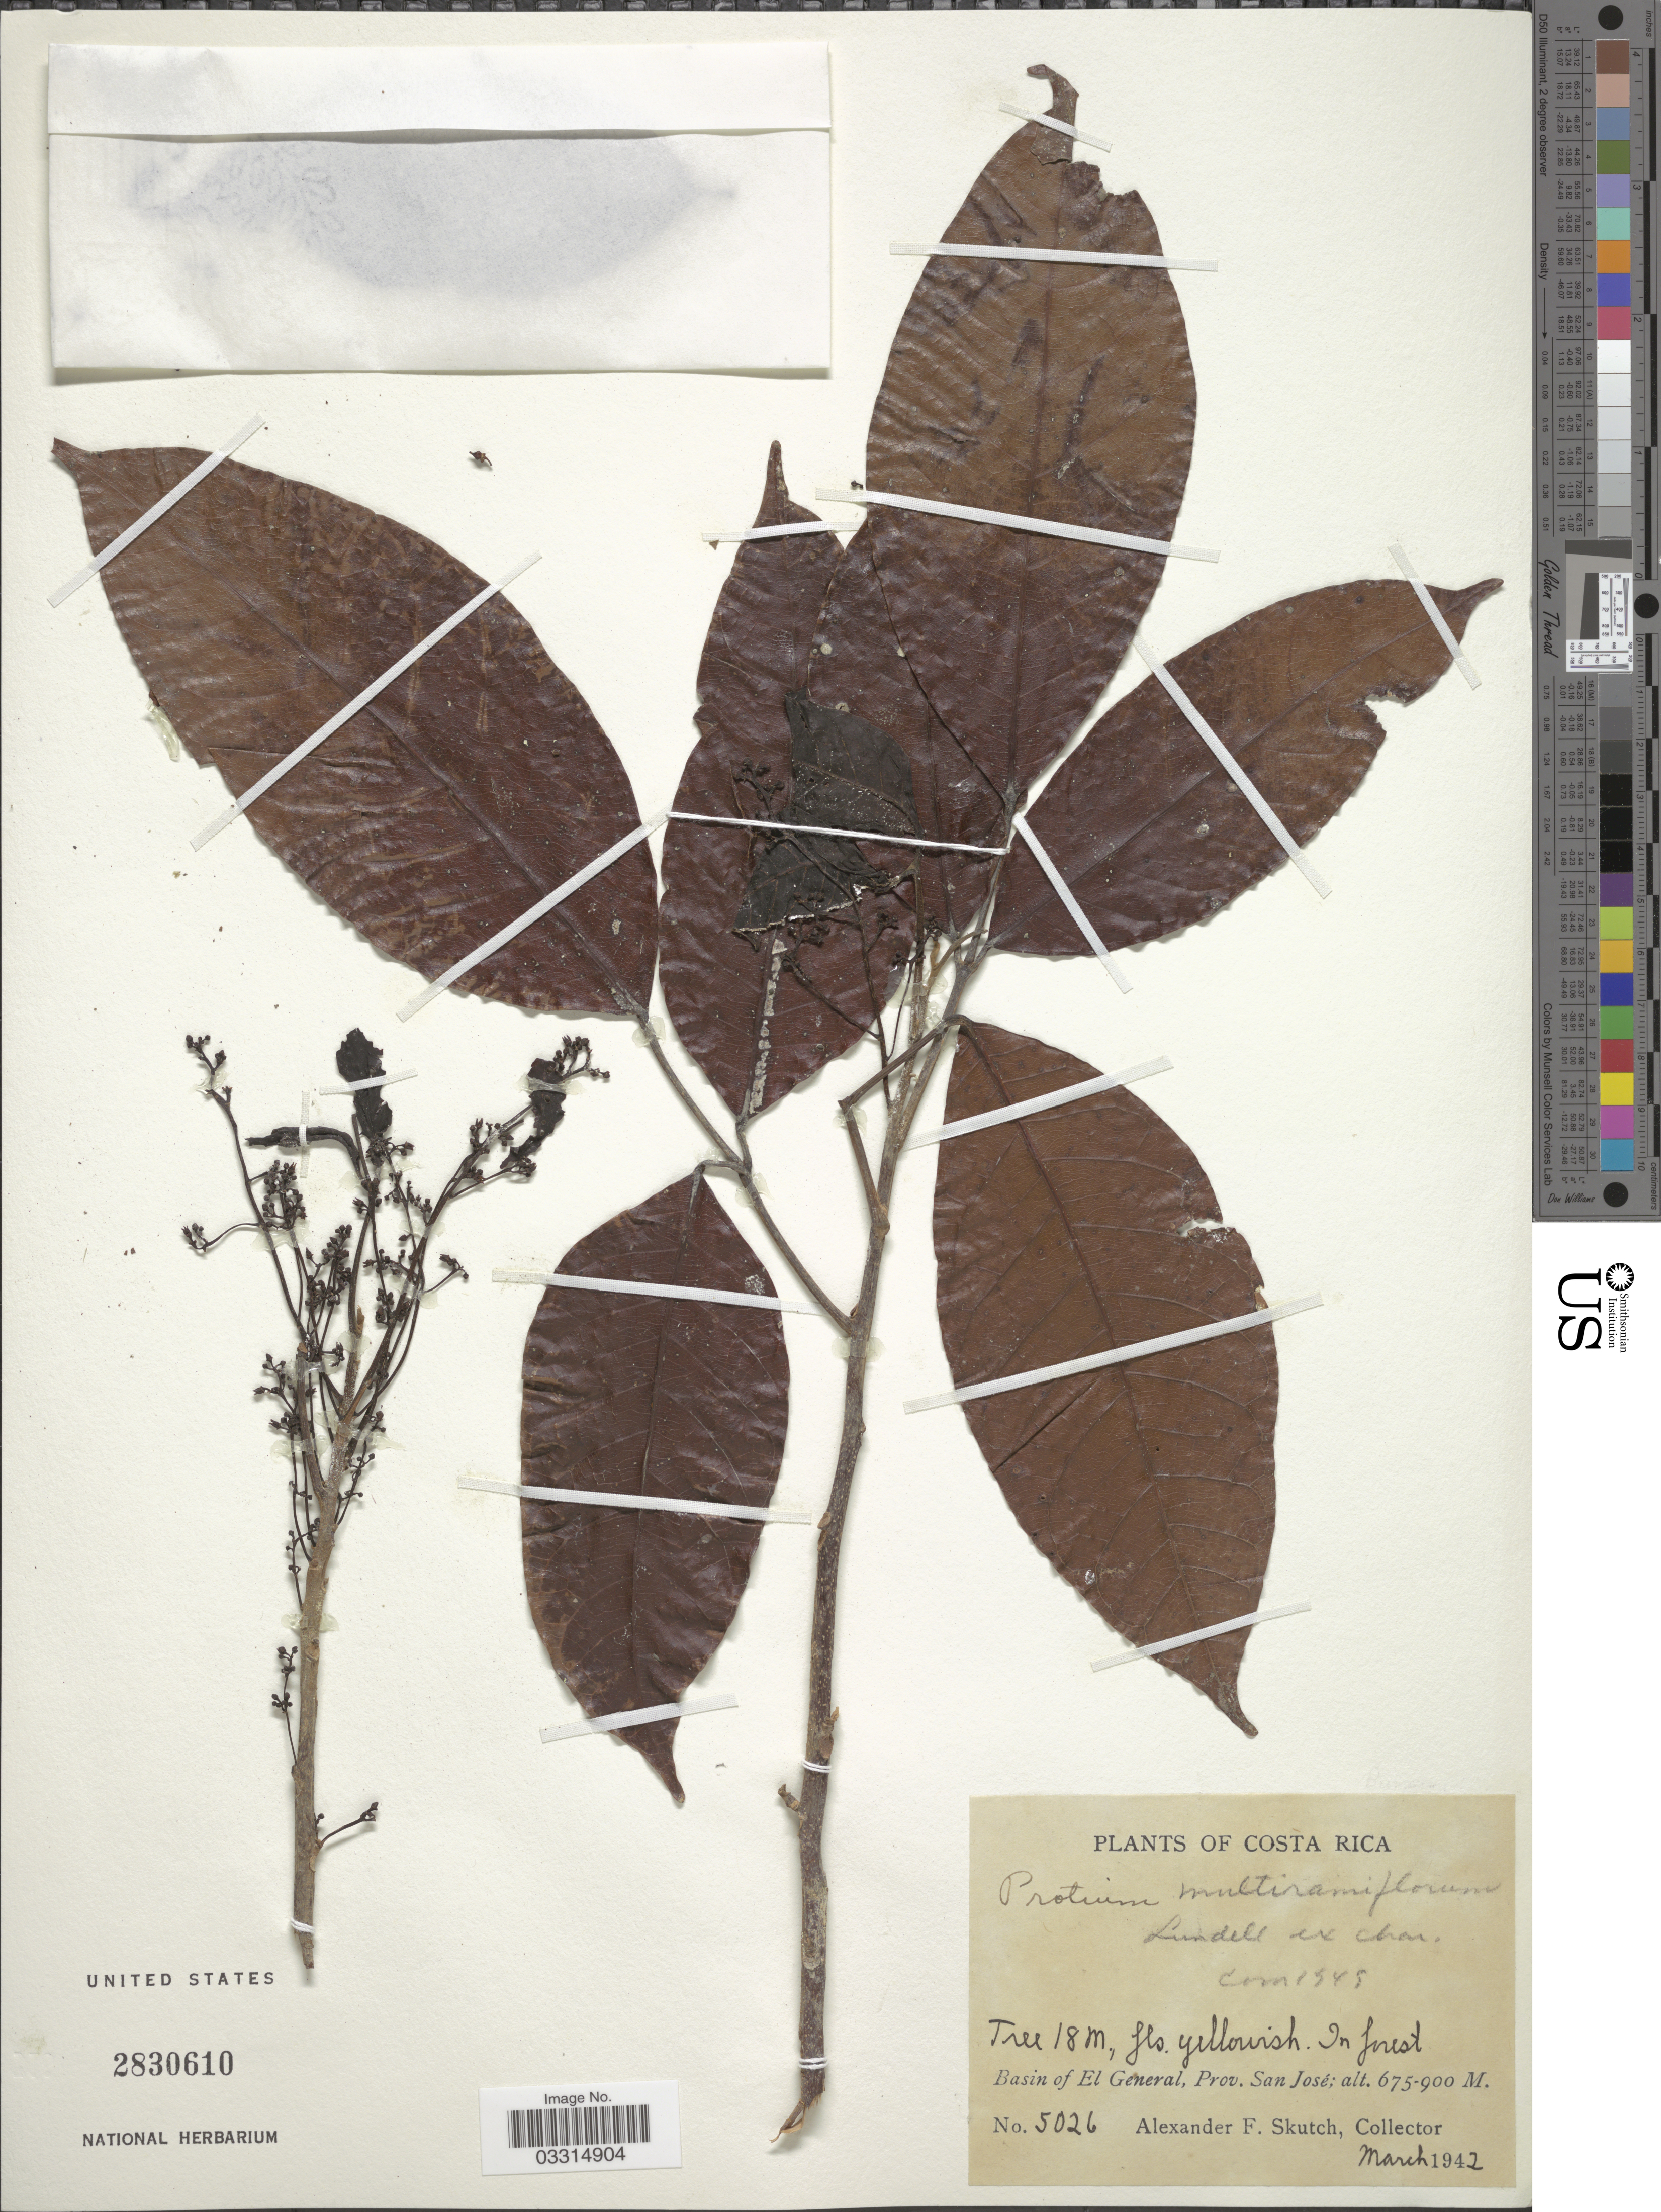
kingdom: Plantae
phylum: Tracheophyta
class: Magnoliopsida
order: Sapindales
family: Burseraceae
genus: Protium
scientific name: Protium multiramiflorum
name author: Lundell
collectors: A. F. Skutch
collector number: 5026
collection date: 1942-03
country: Costa Rica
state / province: San José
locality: Basin of El General.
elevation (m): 675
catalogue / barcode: US 2830610